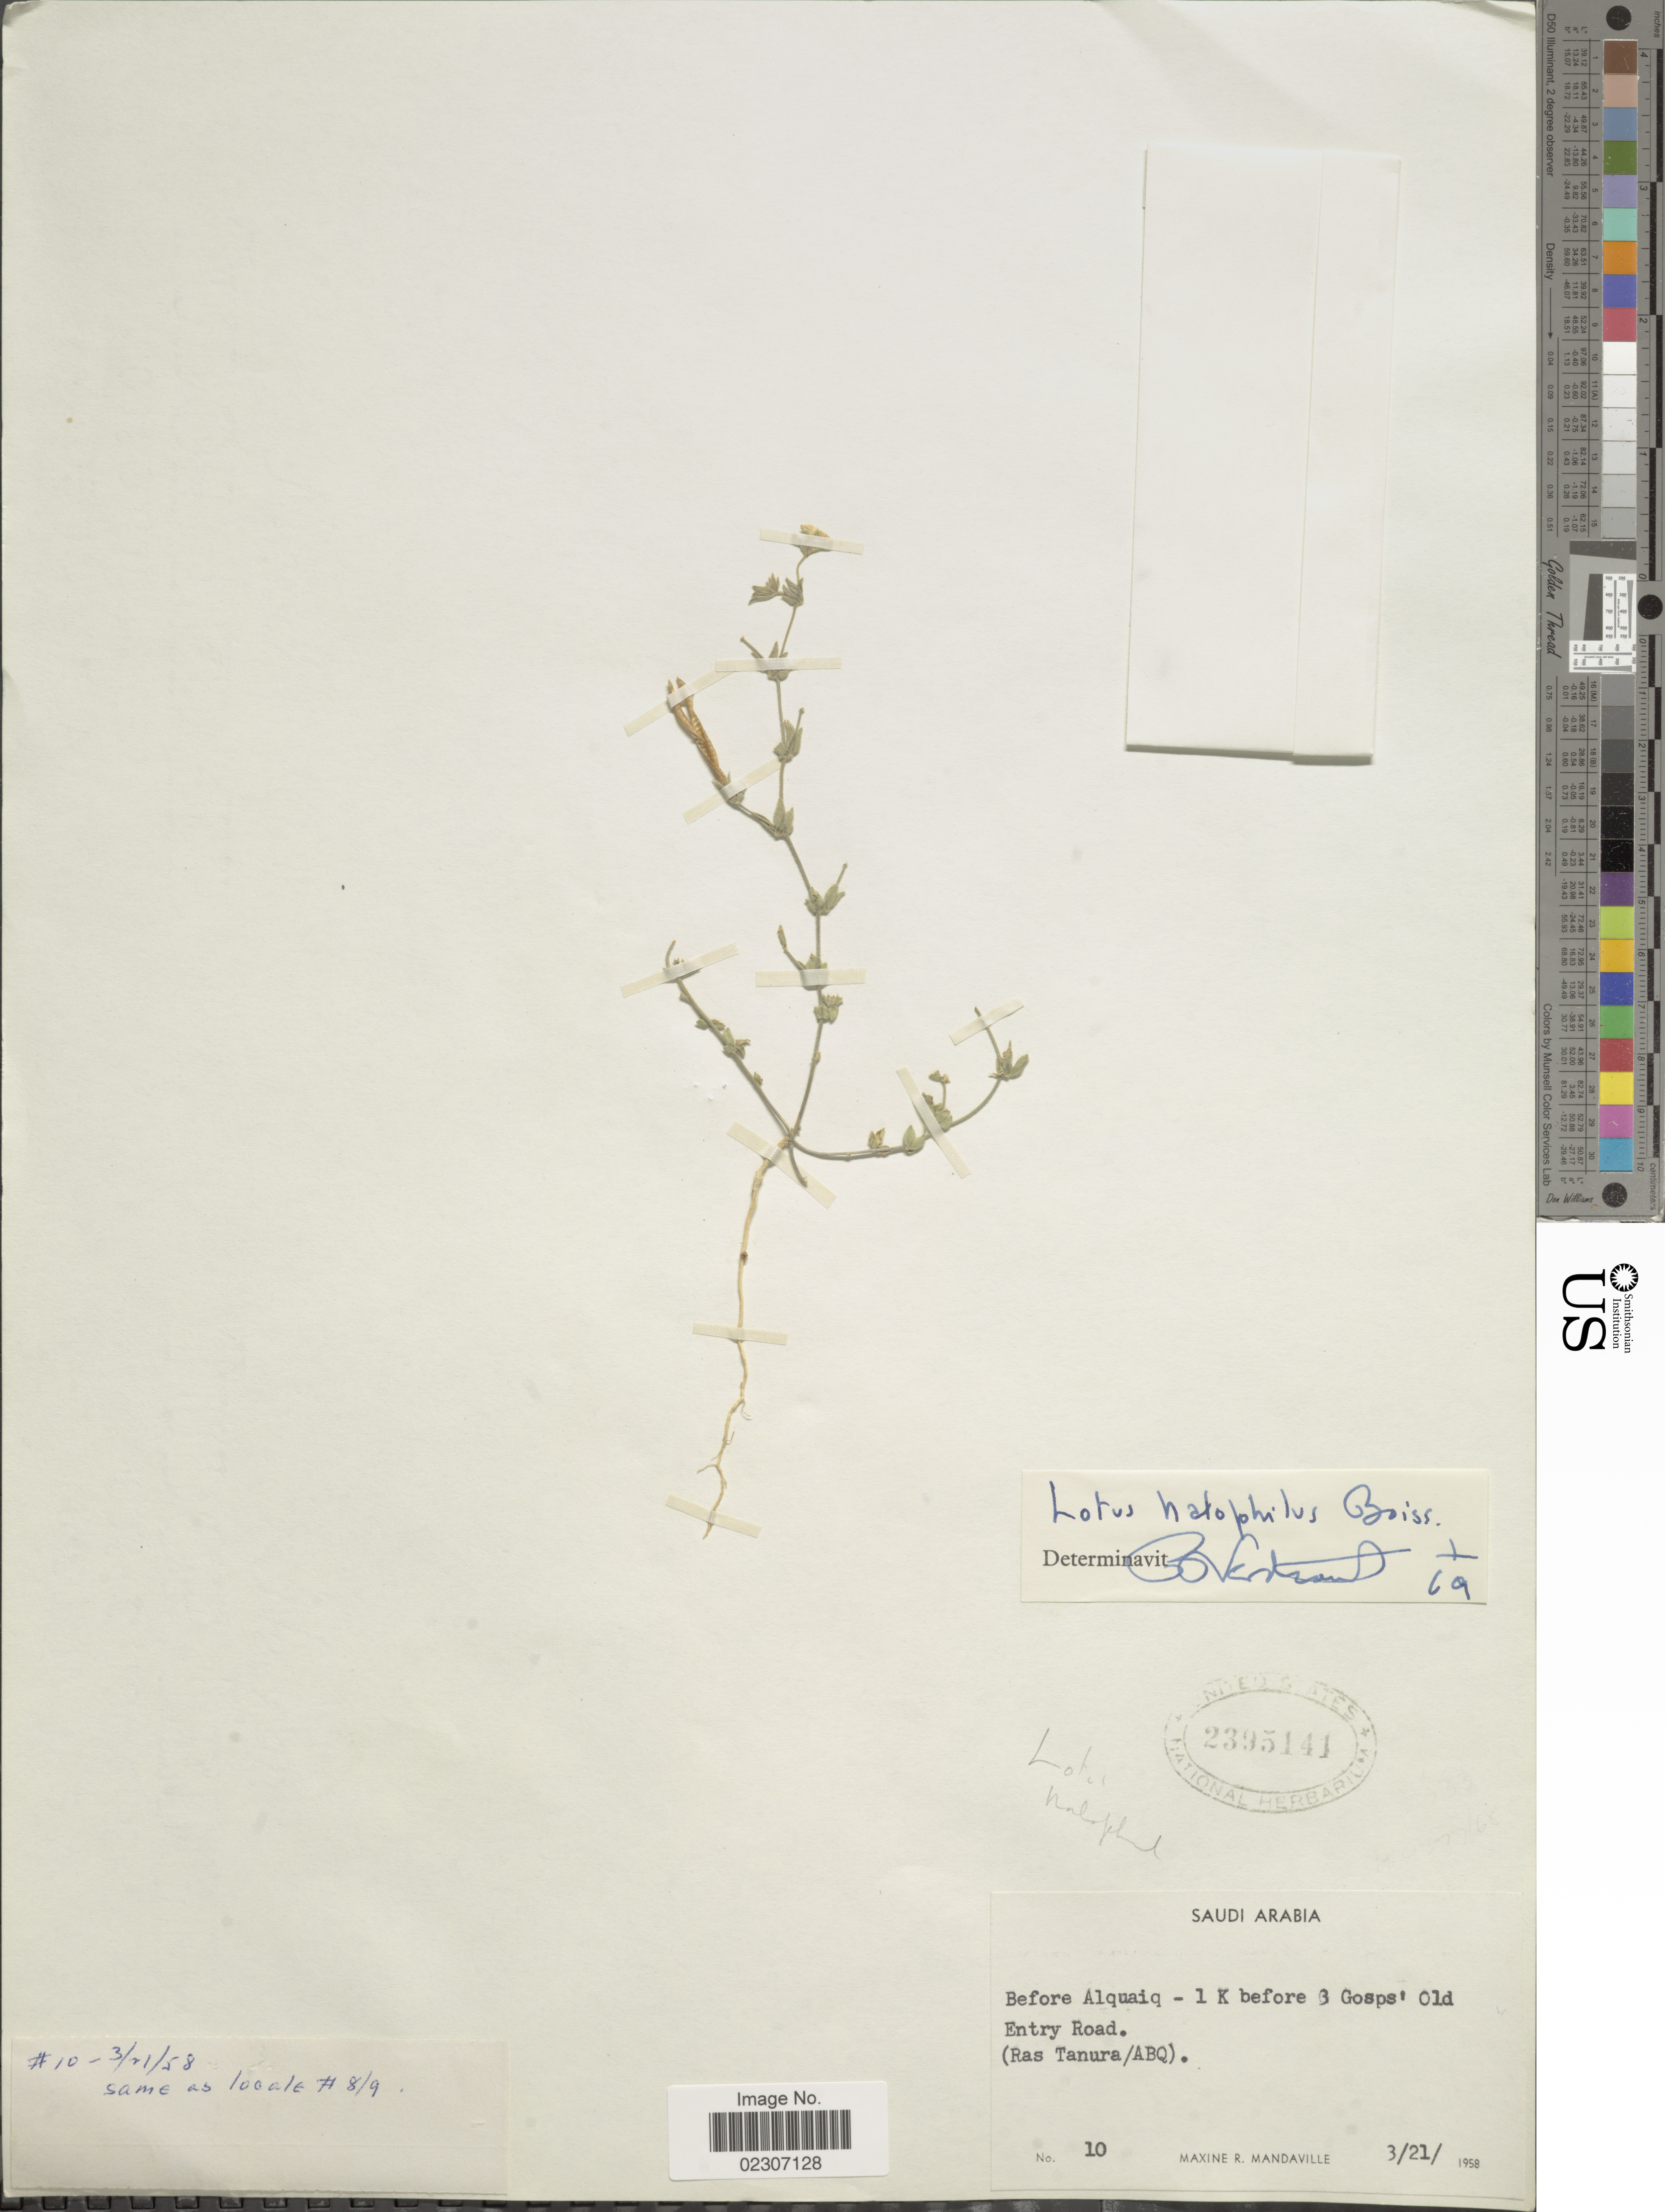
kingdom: Plantae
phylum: Tracheophyta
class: Magnoliopsida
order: Fabales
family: Fabaceae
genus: Lotus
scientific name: Lotus halophilus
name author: Boiss. & Spruner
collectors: M. Mandaville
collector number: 10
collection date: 1958-03-21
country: Saudi Arabia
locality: Saudi Arabia. Before Alquaiq - 1 K before B Gosps 'Old Entry Road (ras Tanura/ABQ) .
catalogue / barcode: US 2395141